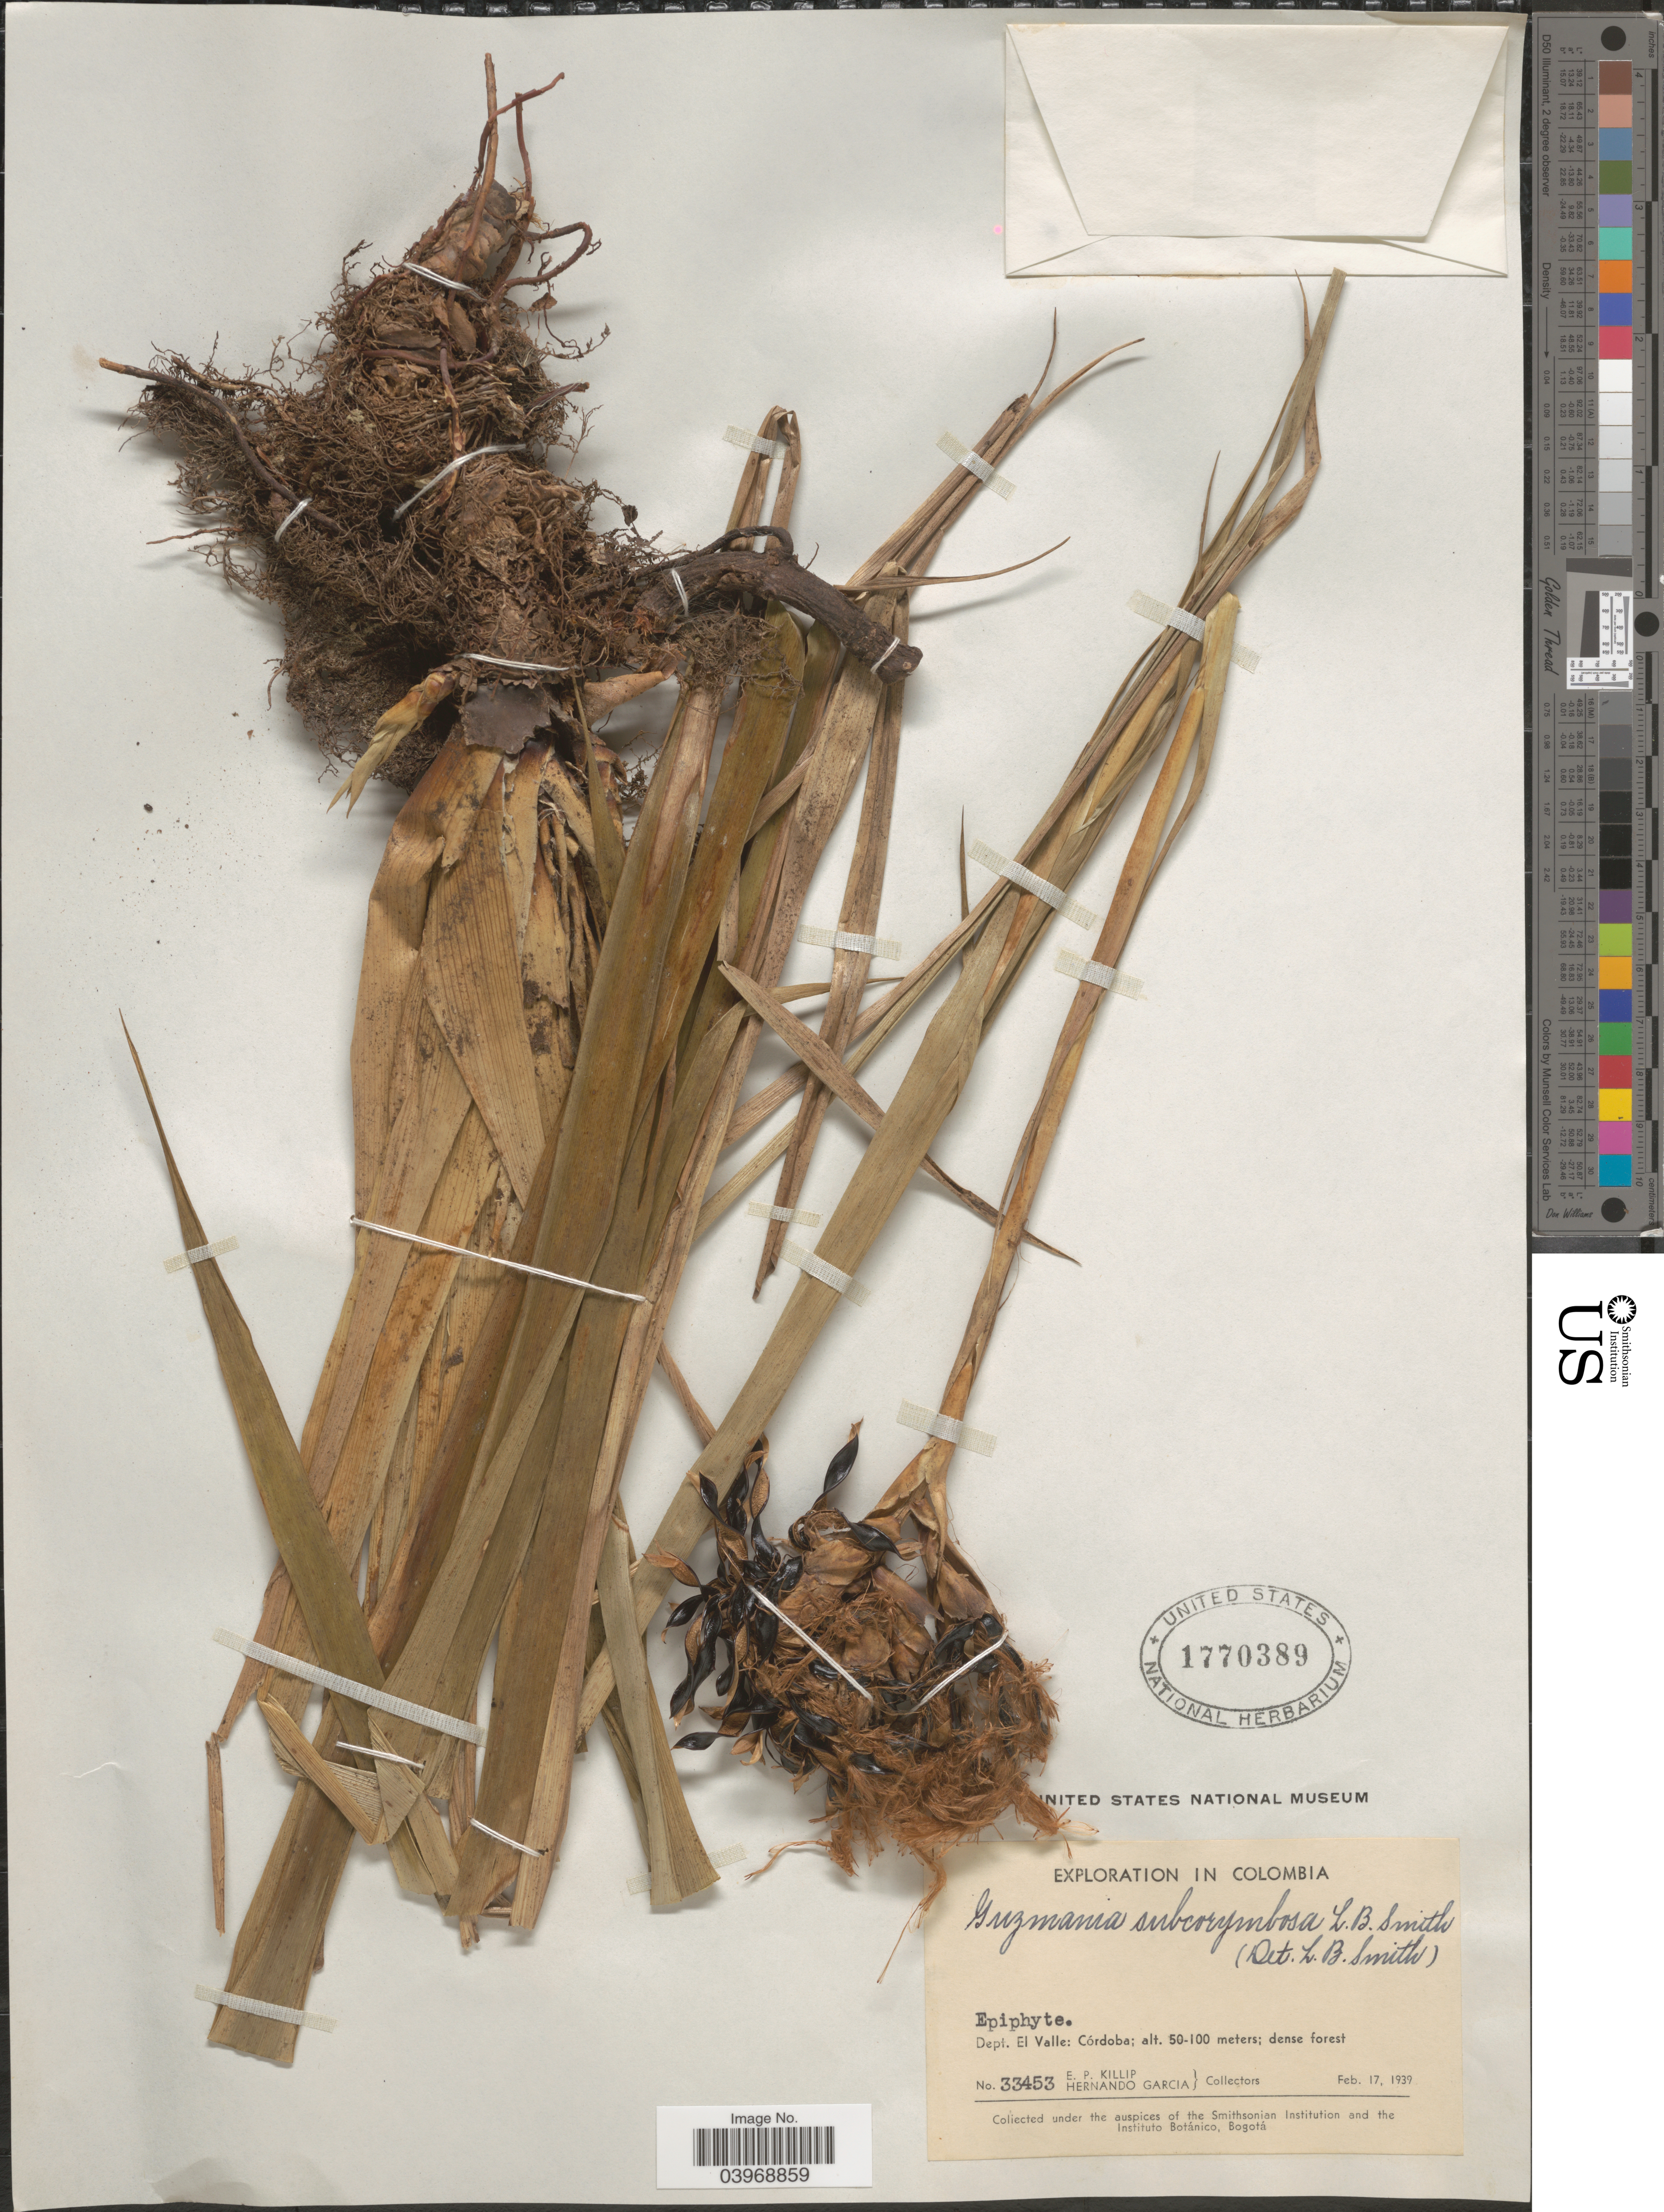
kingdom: Plantae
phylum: Tracheophyta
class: Liliopsida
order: Poales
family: Bromeliaceae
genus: Guzmania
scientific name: Guzmania subcorymbosa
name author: L.B. Sm.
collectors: E. P. Killip & H. Garcia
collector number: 33453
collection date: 1939-02-17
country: Colombia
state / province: Valle del Cauca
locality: Dept. El Valle: Córdoba.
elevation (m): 50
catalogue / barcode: US 1770389